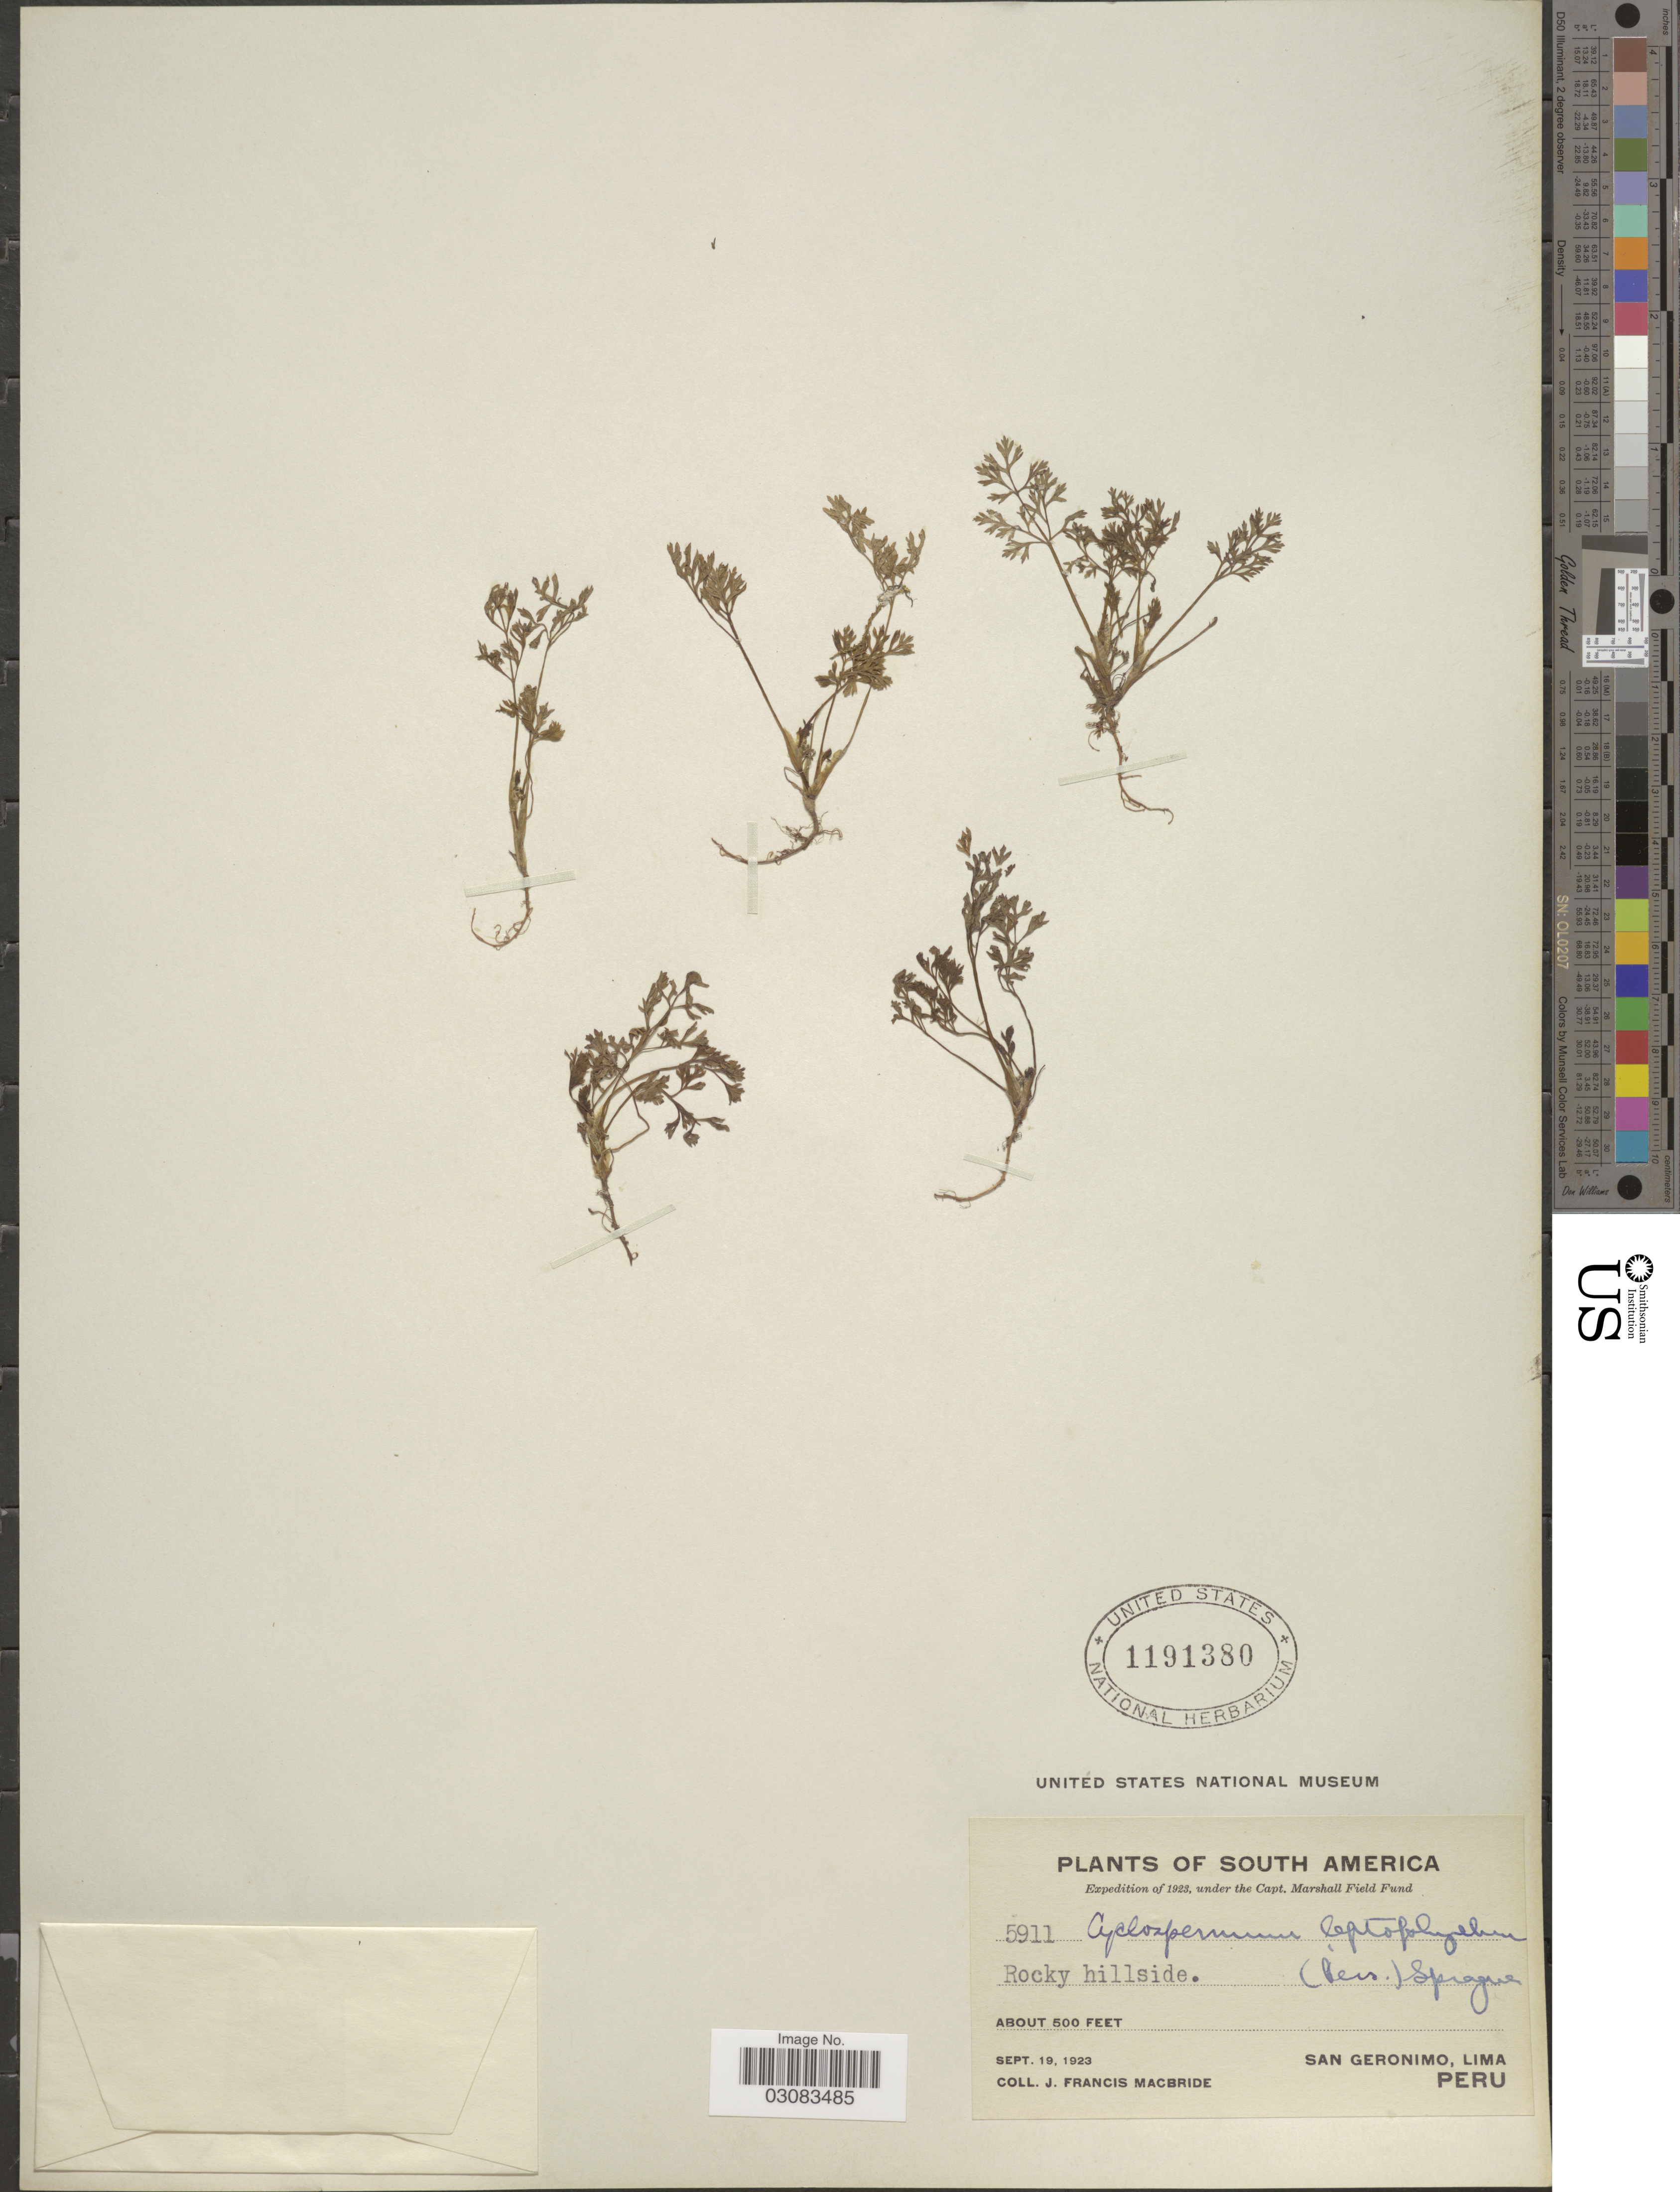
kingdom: Plantae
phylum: Tracheophyta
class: Magnoliopsida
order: Apiales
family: Apiaceae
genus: Cyclospermum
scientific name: Cyclospermum leptophyllum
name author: (Pers.) Sprague ex Britton & P. Wilson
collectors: J. F. Macbride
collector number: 5911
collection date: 1923-09-19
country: Peru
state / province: Lima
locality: Rocky hillside. San Geronimo.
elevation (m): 152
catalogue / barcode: US 1191380